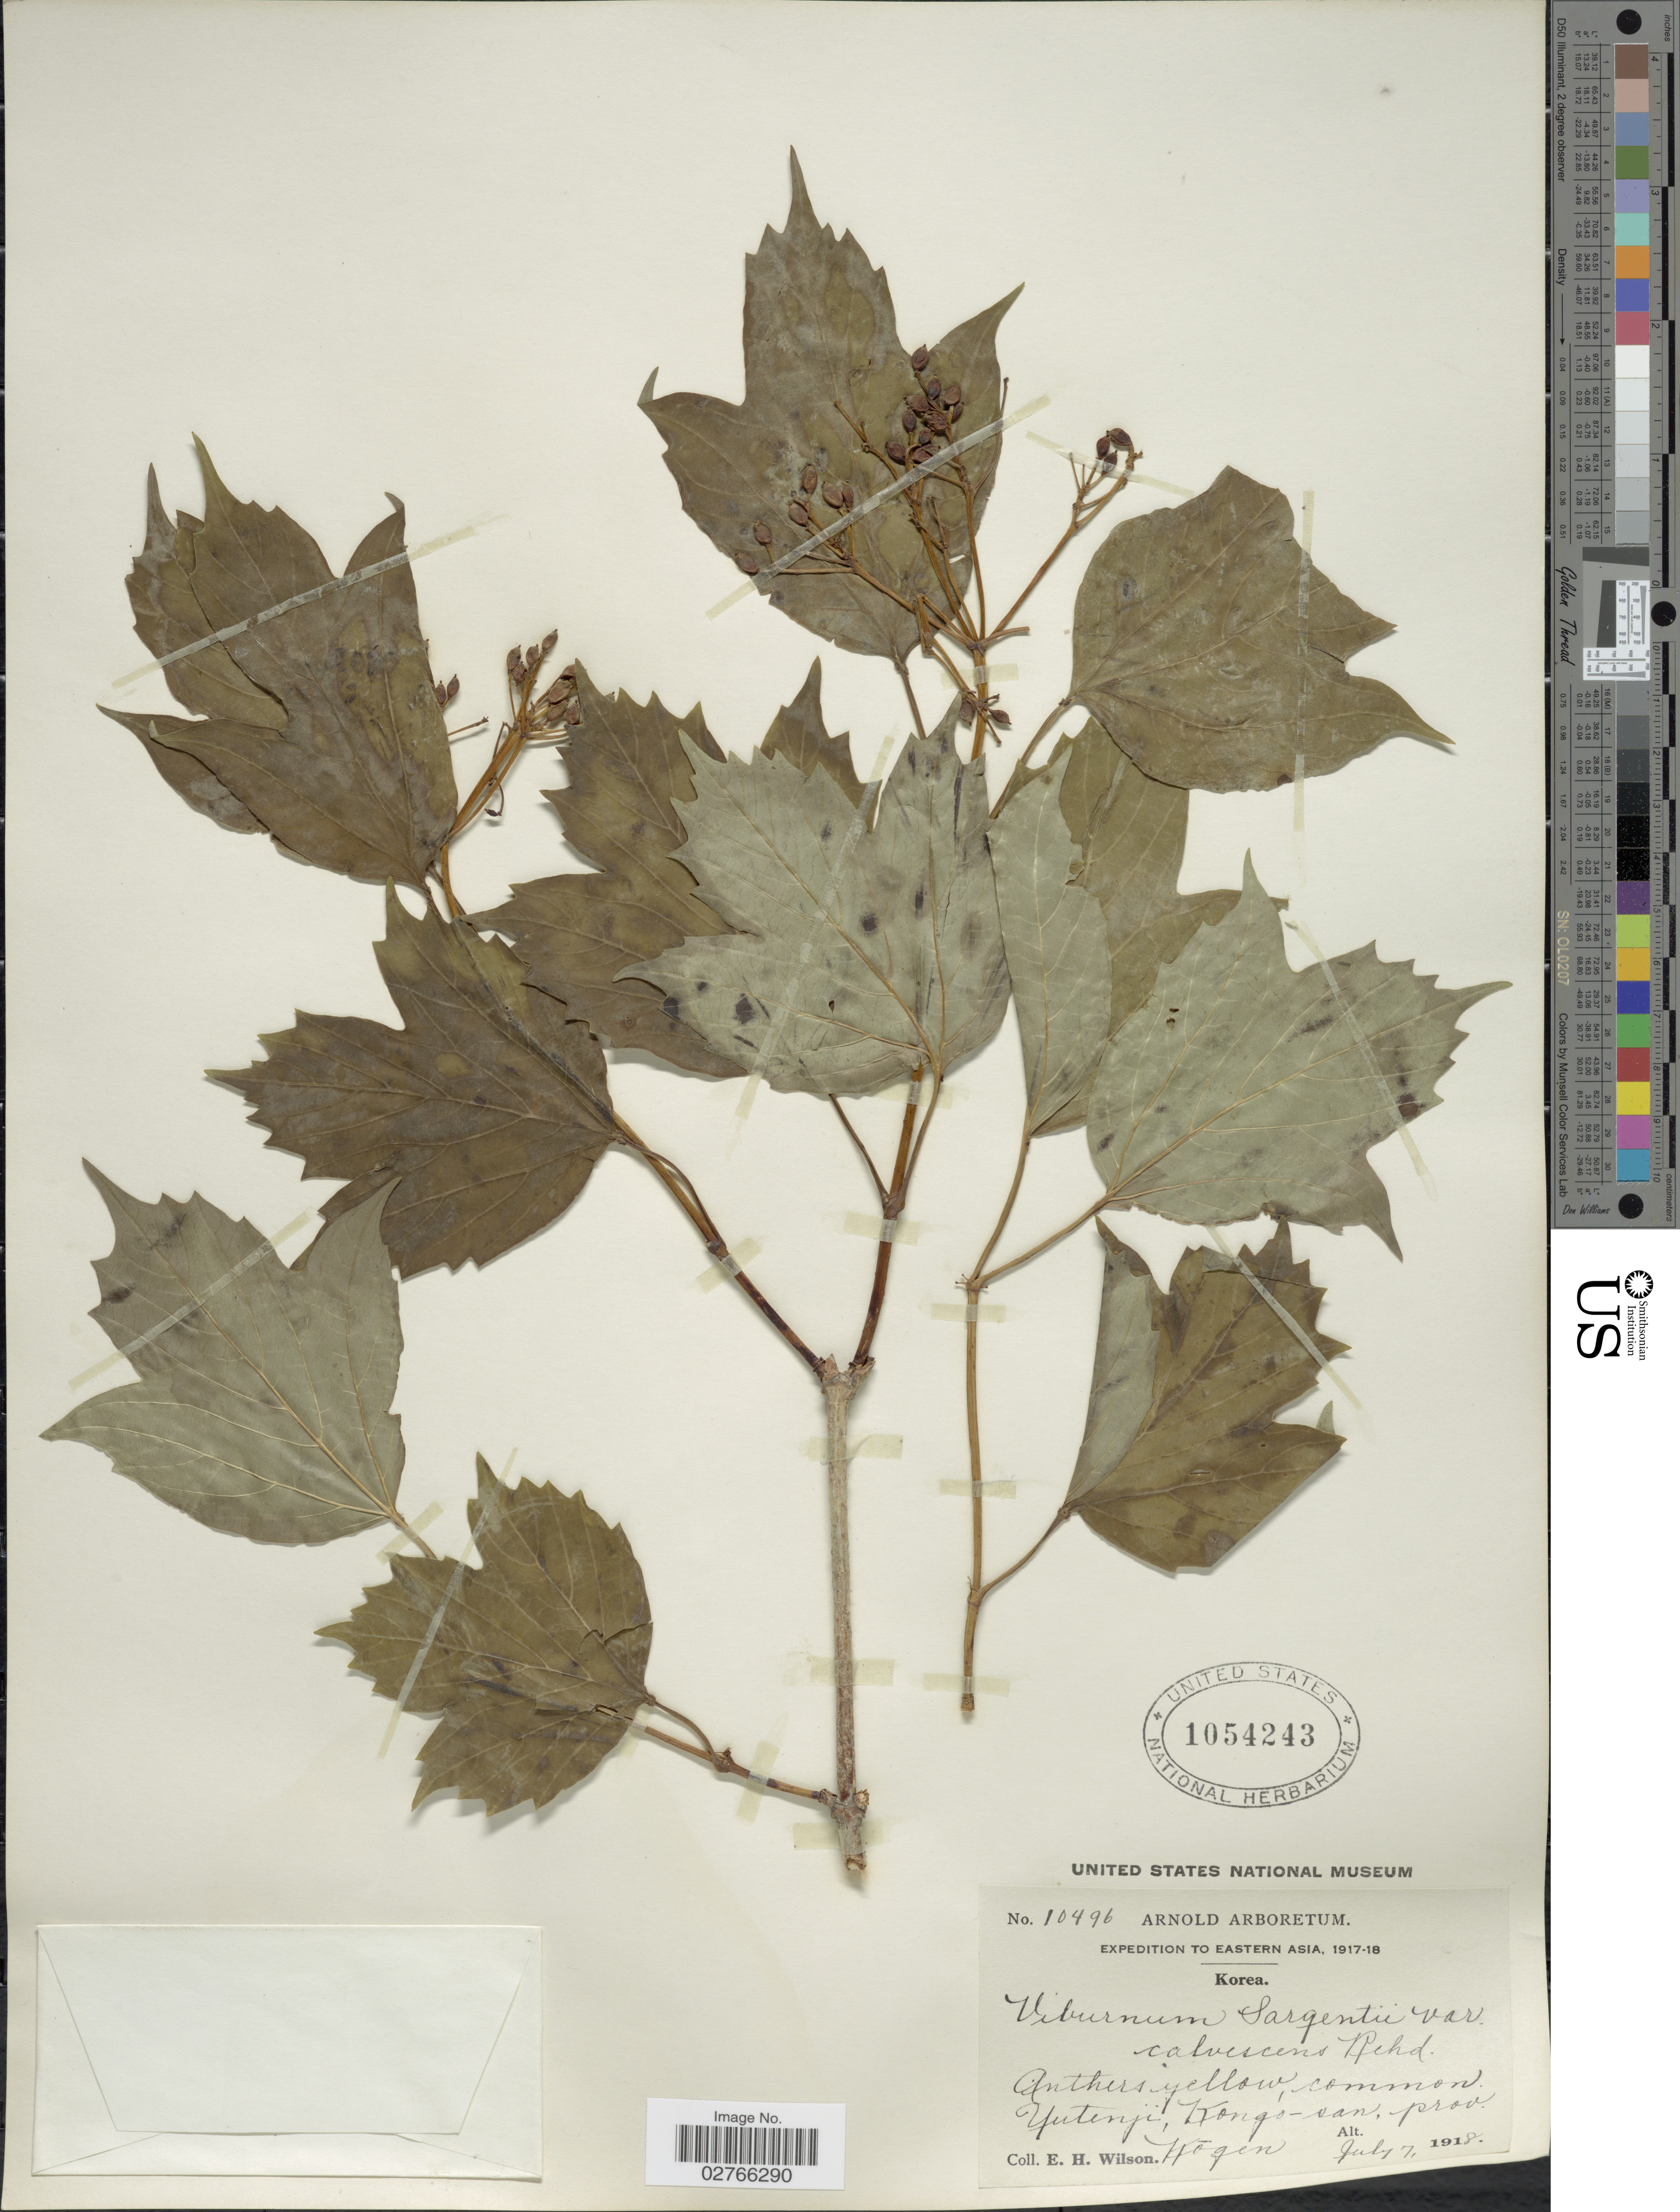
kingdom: Plantae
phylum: Tracheophyta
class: Magnoliopsida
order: Dipsacales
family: Viburnaceae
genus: Viburnum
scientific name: Viburnum opulus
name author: L.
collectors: E. Wilson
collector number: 10496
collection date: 1918-07-07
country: North Korea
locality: Yutenji, Kongo-san, prov. Kogen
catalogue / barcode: US 1054243